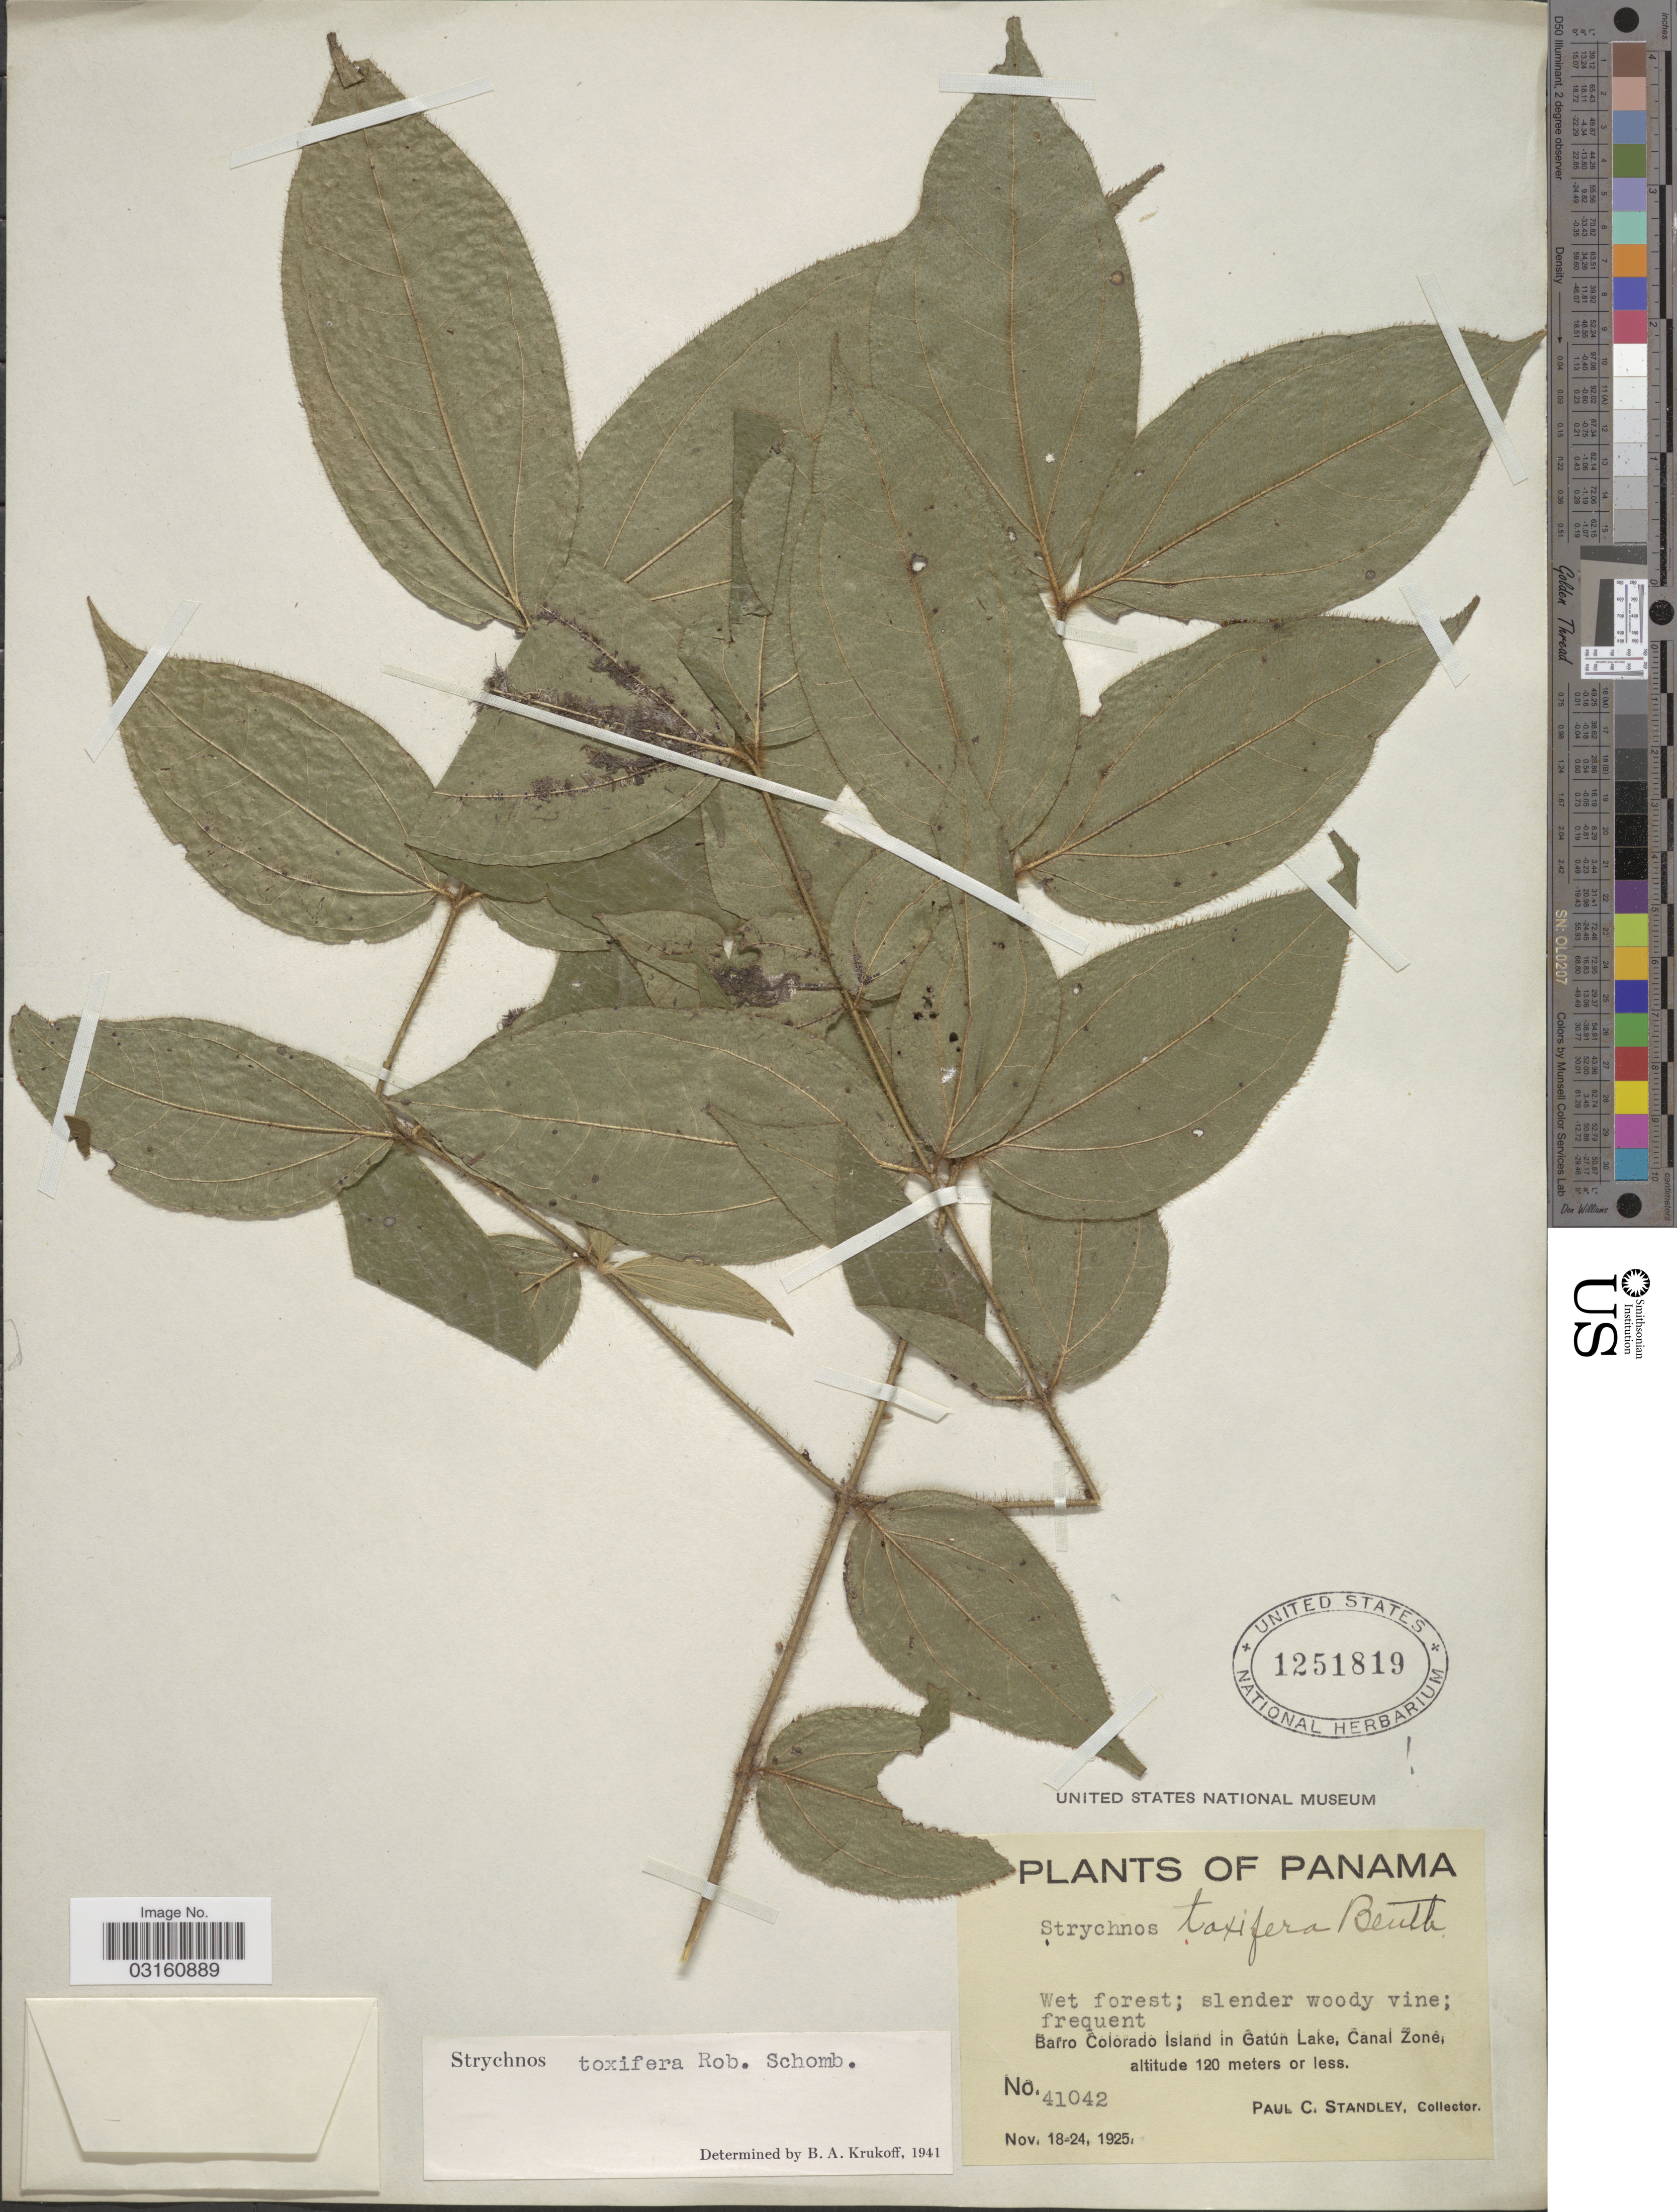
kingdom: Plantae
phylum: Tracheophyta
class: Magnoliopsida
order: Gentianales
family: Loganiaceae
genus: Strychnos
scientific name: Strychnos toxifera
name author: R.H. Schomb. ex Benth.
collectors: P. C. Standley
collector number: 41042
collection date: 1925-11-18/1925-11-24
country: Panama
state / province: Panamá Oeste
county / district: Canal Zone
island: Barro Colorado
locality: Barro Colorado Island in Gatún Lake, Canal Zone.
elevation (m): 120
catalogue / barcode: US 1251819